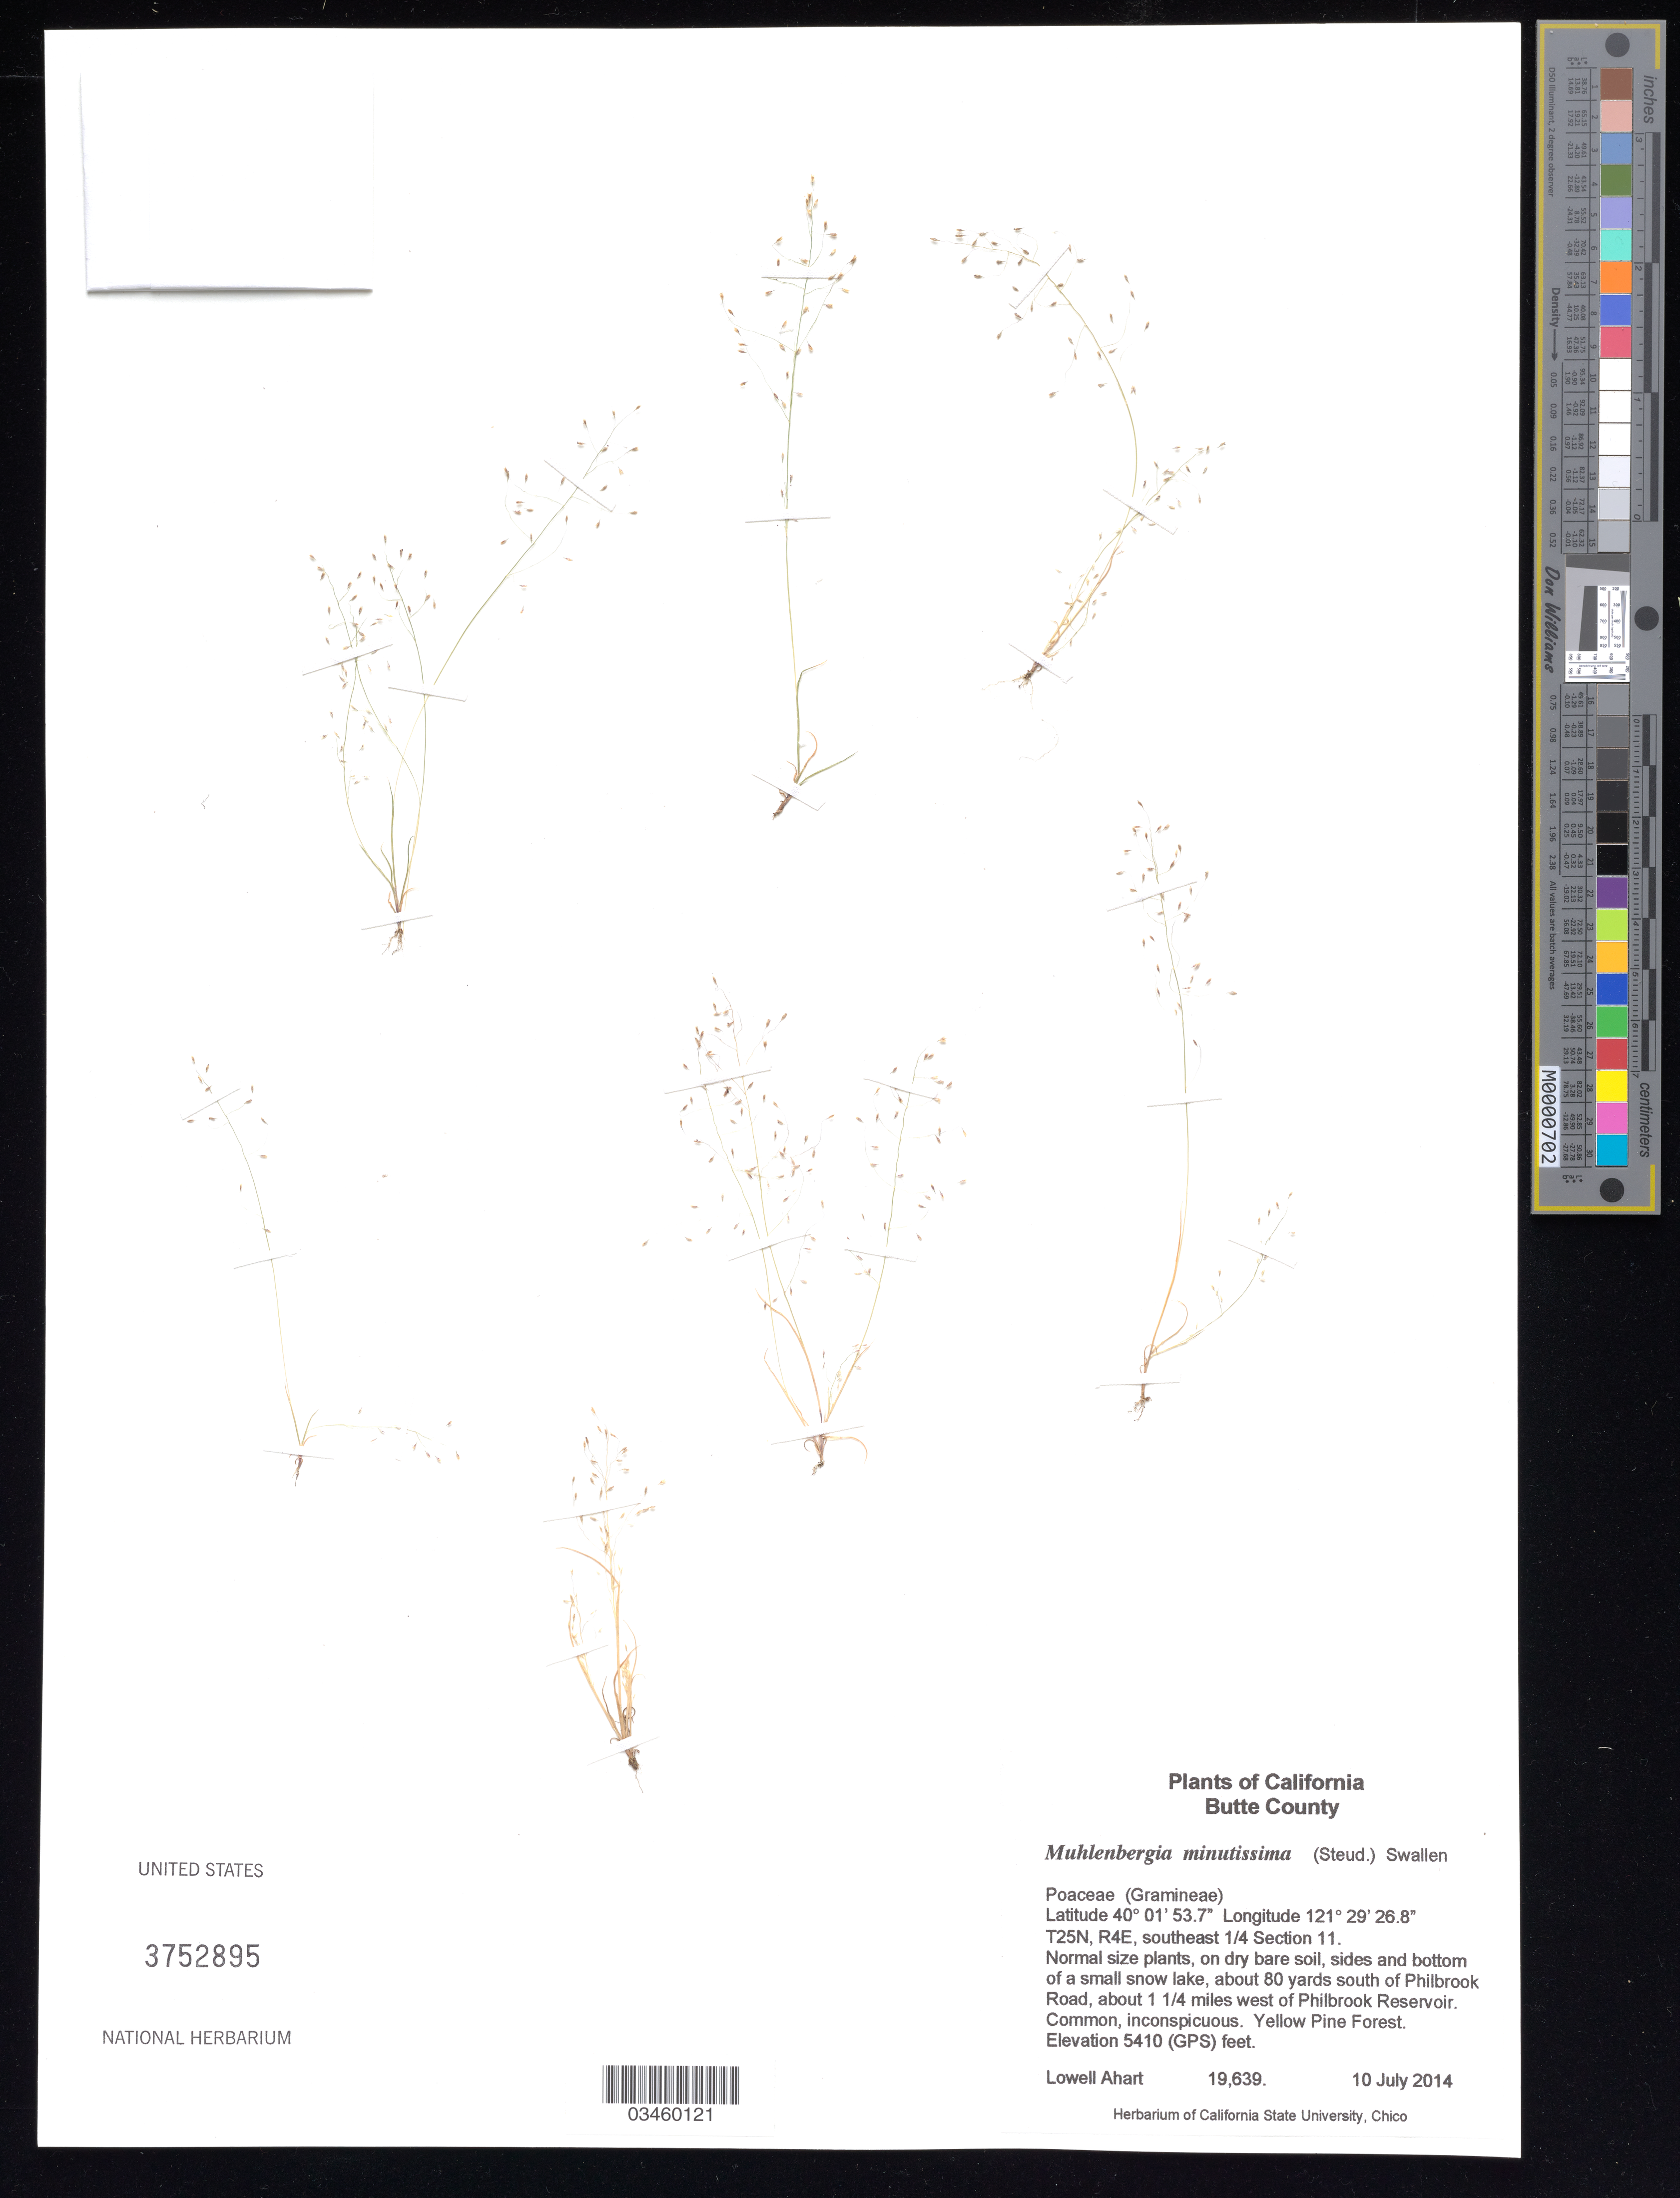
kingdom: Plantae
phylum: Tracheophyta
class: Liliopsida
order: Poales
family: Poaceae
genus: Muhlenbergia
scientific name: Muhlenbergia minutissima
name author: (Steud.) Swallen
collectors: L. Ahart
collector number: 19639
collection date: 2014-07-10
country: United States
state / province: California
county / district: Butte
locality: About 80 yards south of Philbrook Road, about 1 1/4 mi. W of Philbrook Reservoir.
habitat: Dry bare soil, sides and bottom of a small snow lake. Yellow Pine Forest.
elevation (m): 1649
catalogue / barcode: US 3752895